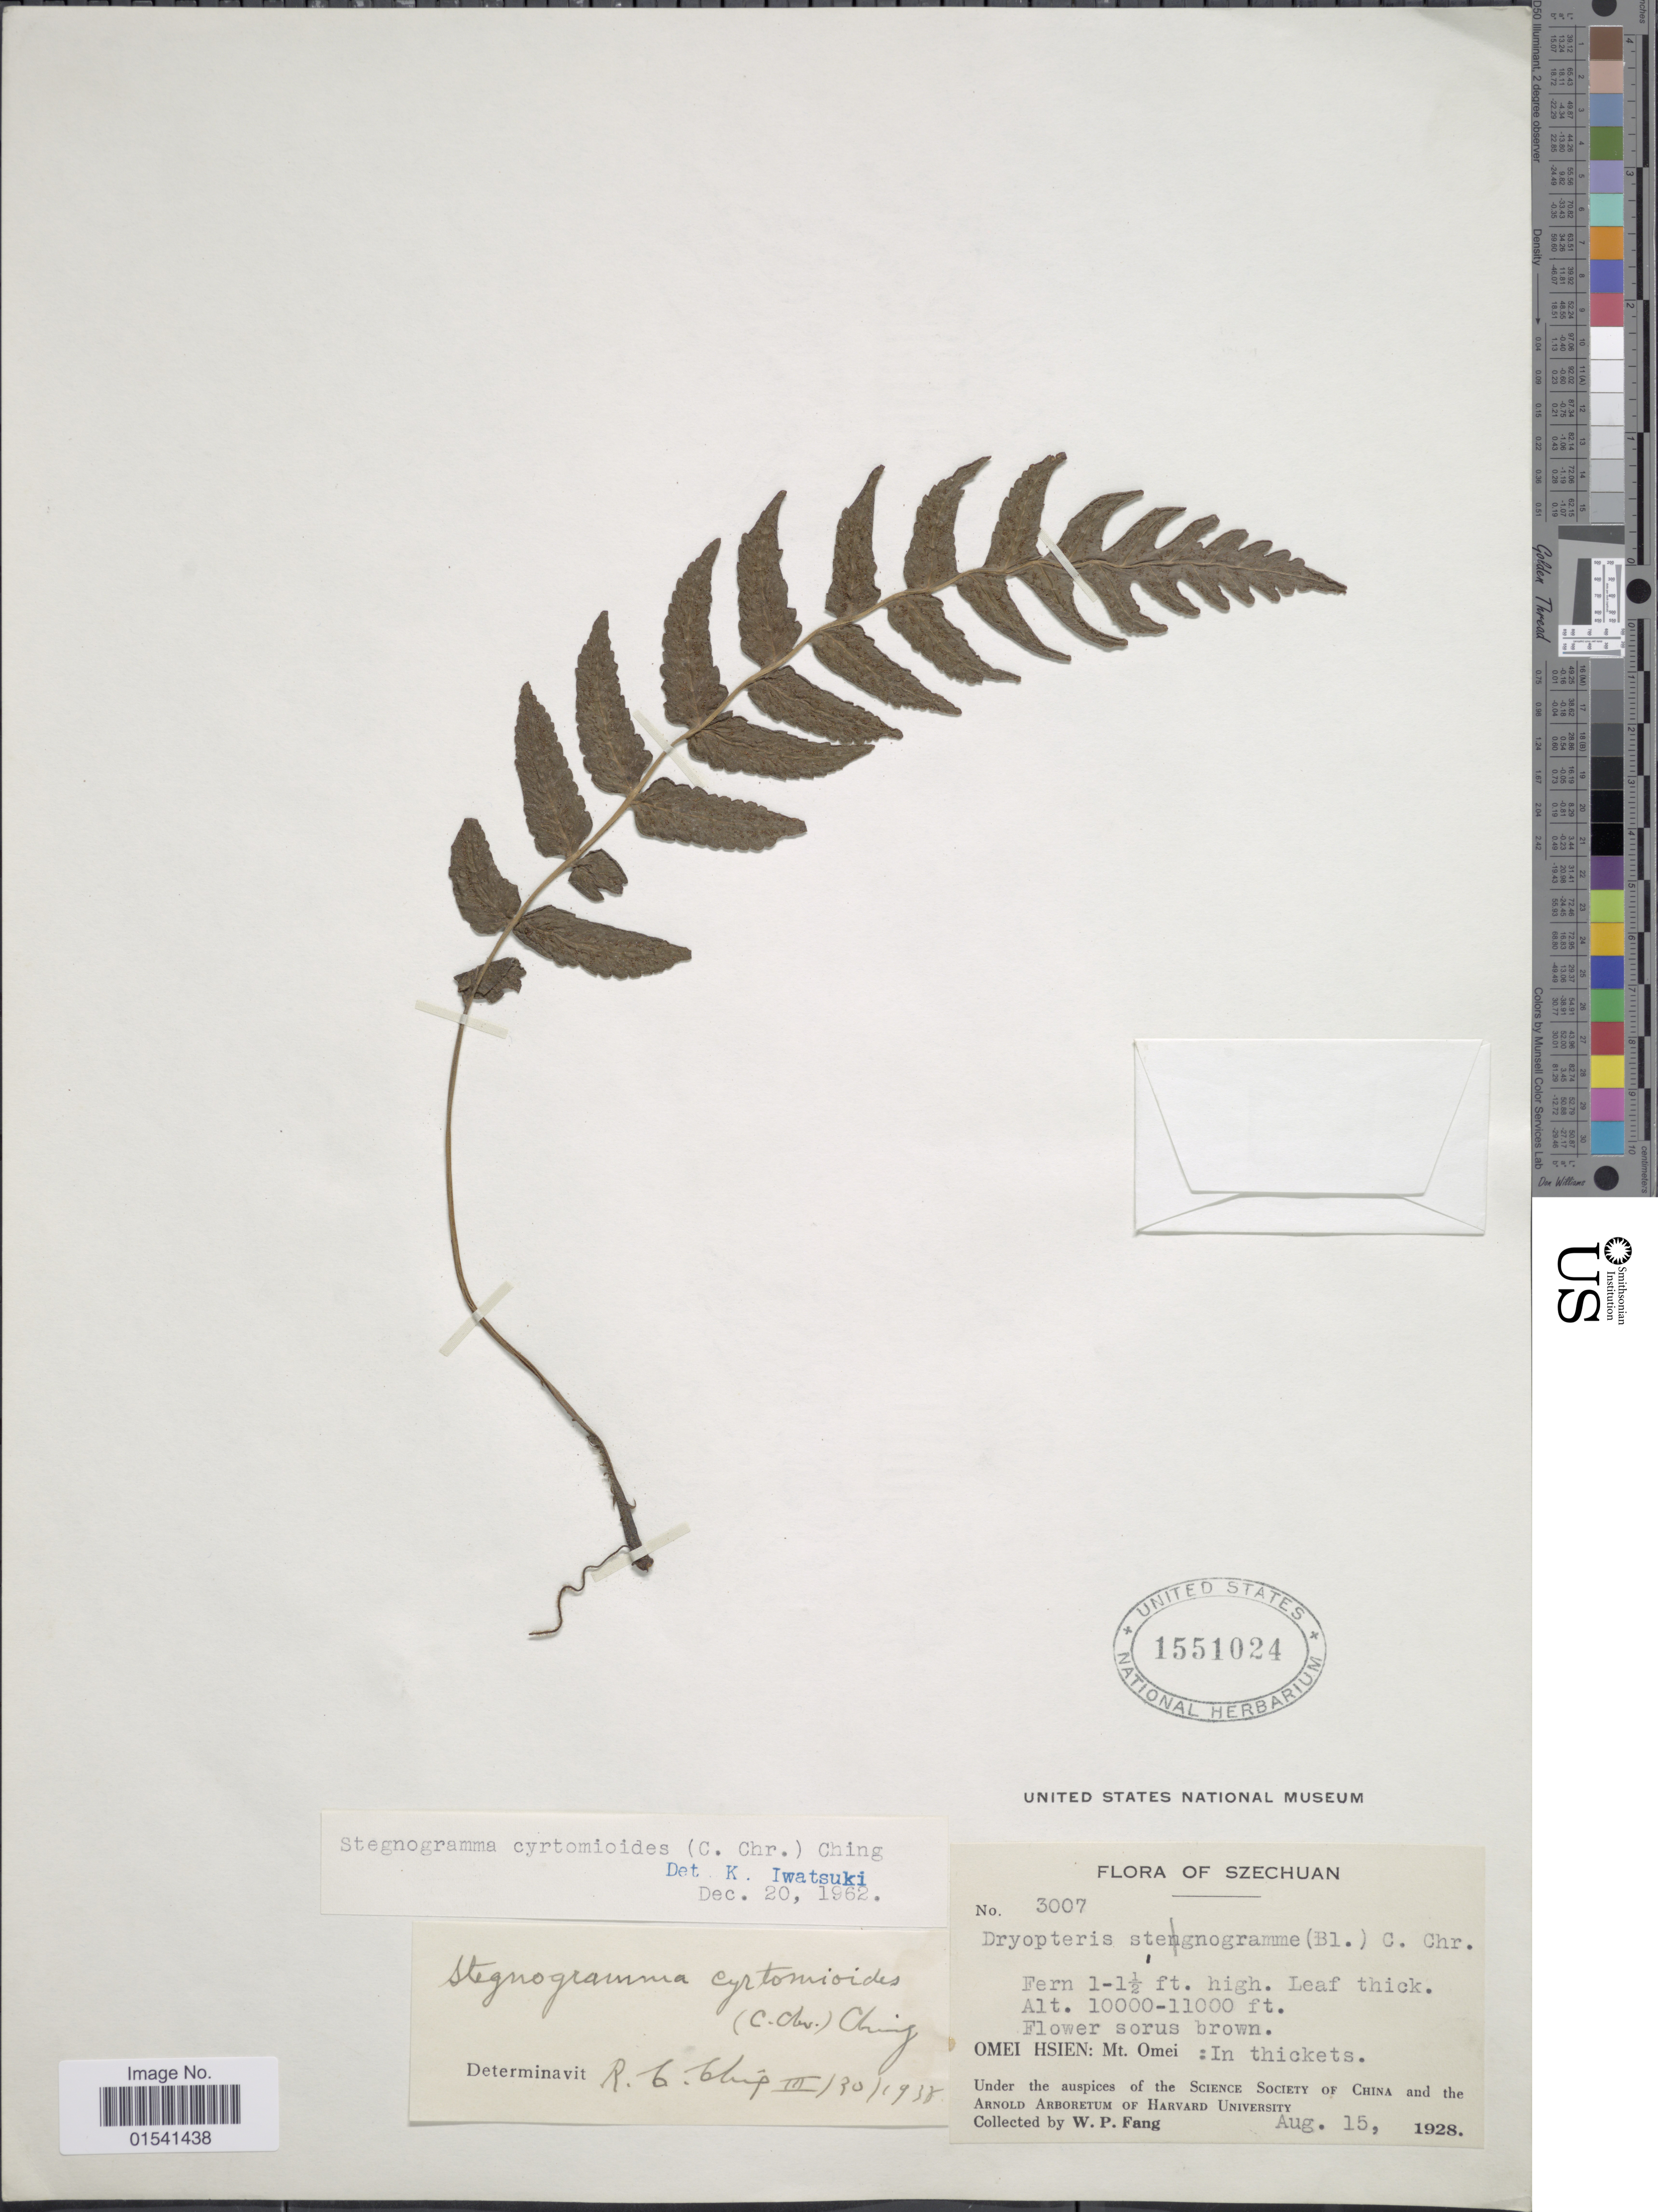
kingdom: Plantae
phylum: Tracheophyta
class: Polypodiopsida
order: Polypodiales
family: Thelypteridaceae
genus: Stegnogramma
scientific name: Stegnogramma cyrtomioides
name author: (C. Chr.) Ching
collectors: W. P. Fang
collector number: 3007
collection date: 1928-08-15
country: China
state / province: Sichuan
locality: Szechuan, Omei Hsien: Mt Omei: In thickets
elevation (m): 3048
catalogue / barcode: US 1551024